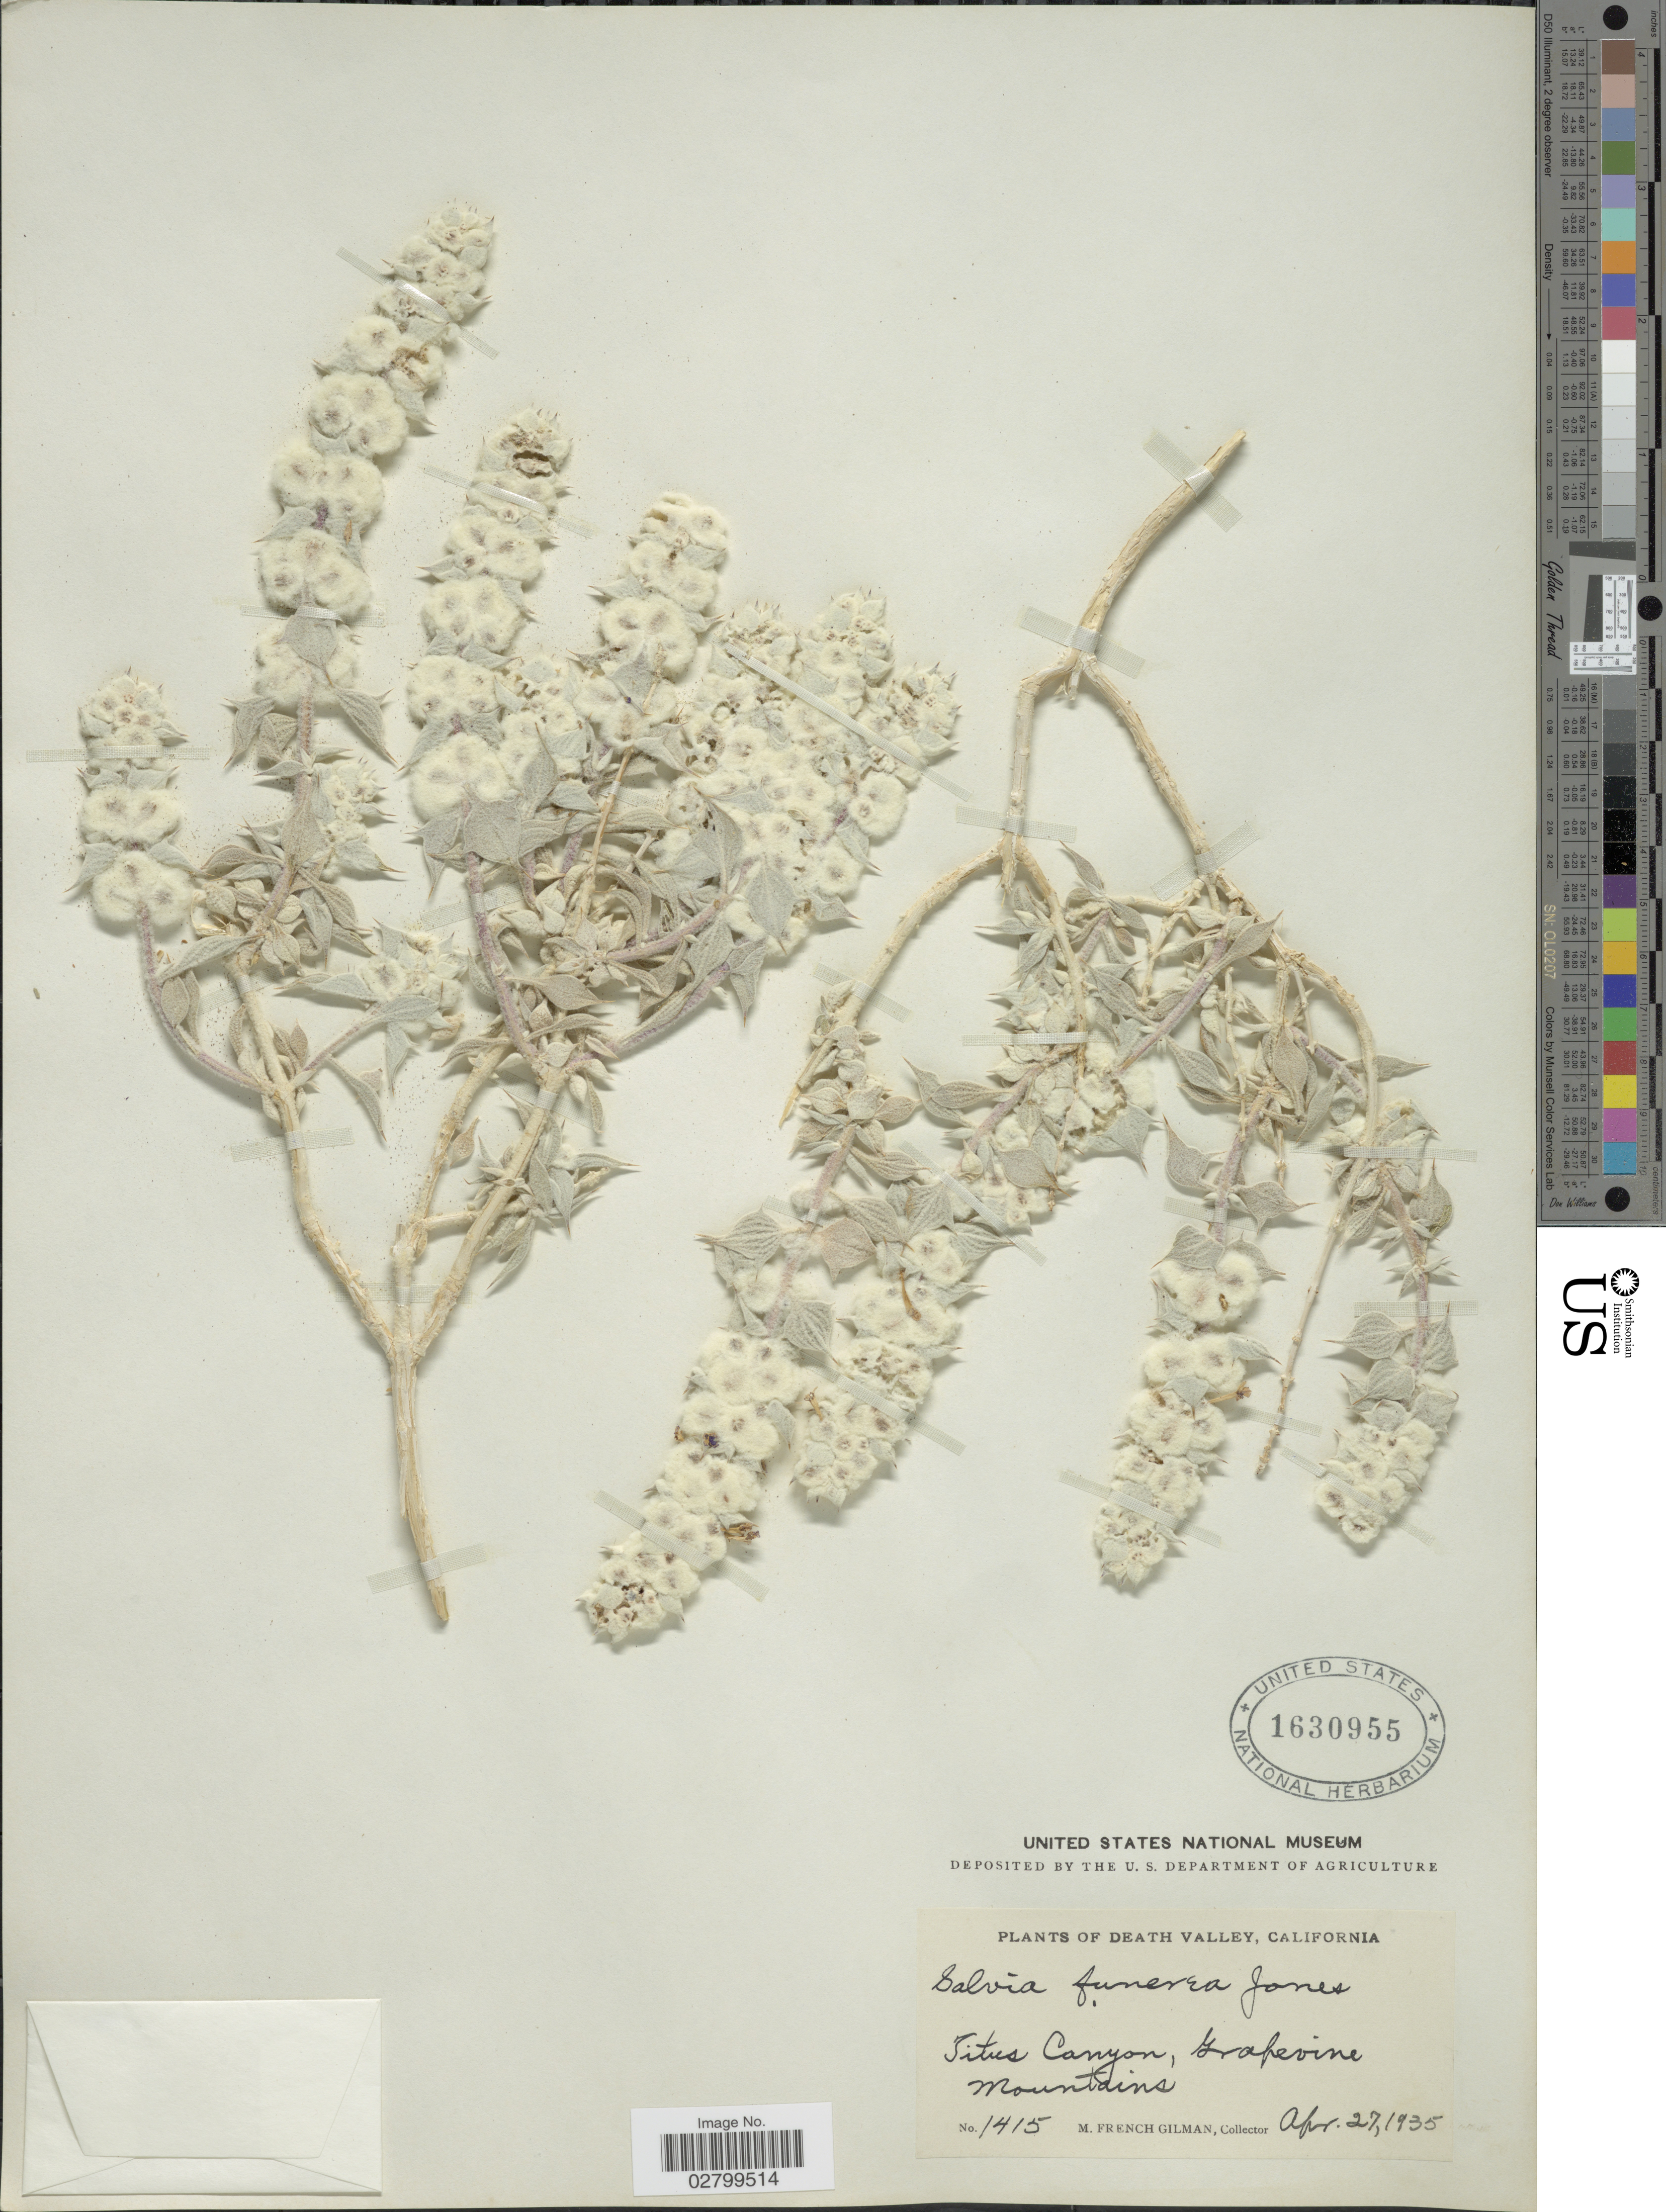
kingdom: Plantae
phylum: Tracheophyta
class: Magnoliopsida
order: Lamiales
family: Lamiaceae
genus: Salvia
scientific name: Salvia funerea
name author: M.E. Jones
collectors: M. F. Gilman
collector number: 1415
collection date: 1935-04-27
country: United States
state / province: California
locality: Death Valley. Titus Canyon, Grapevine Mountains.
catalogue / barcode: US 1630955